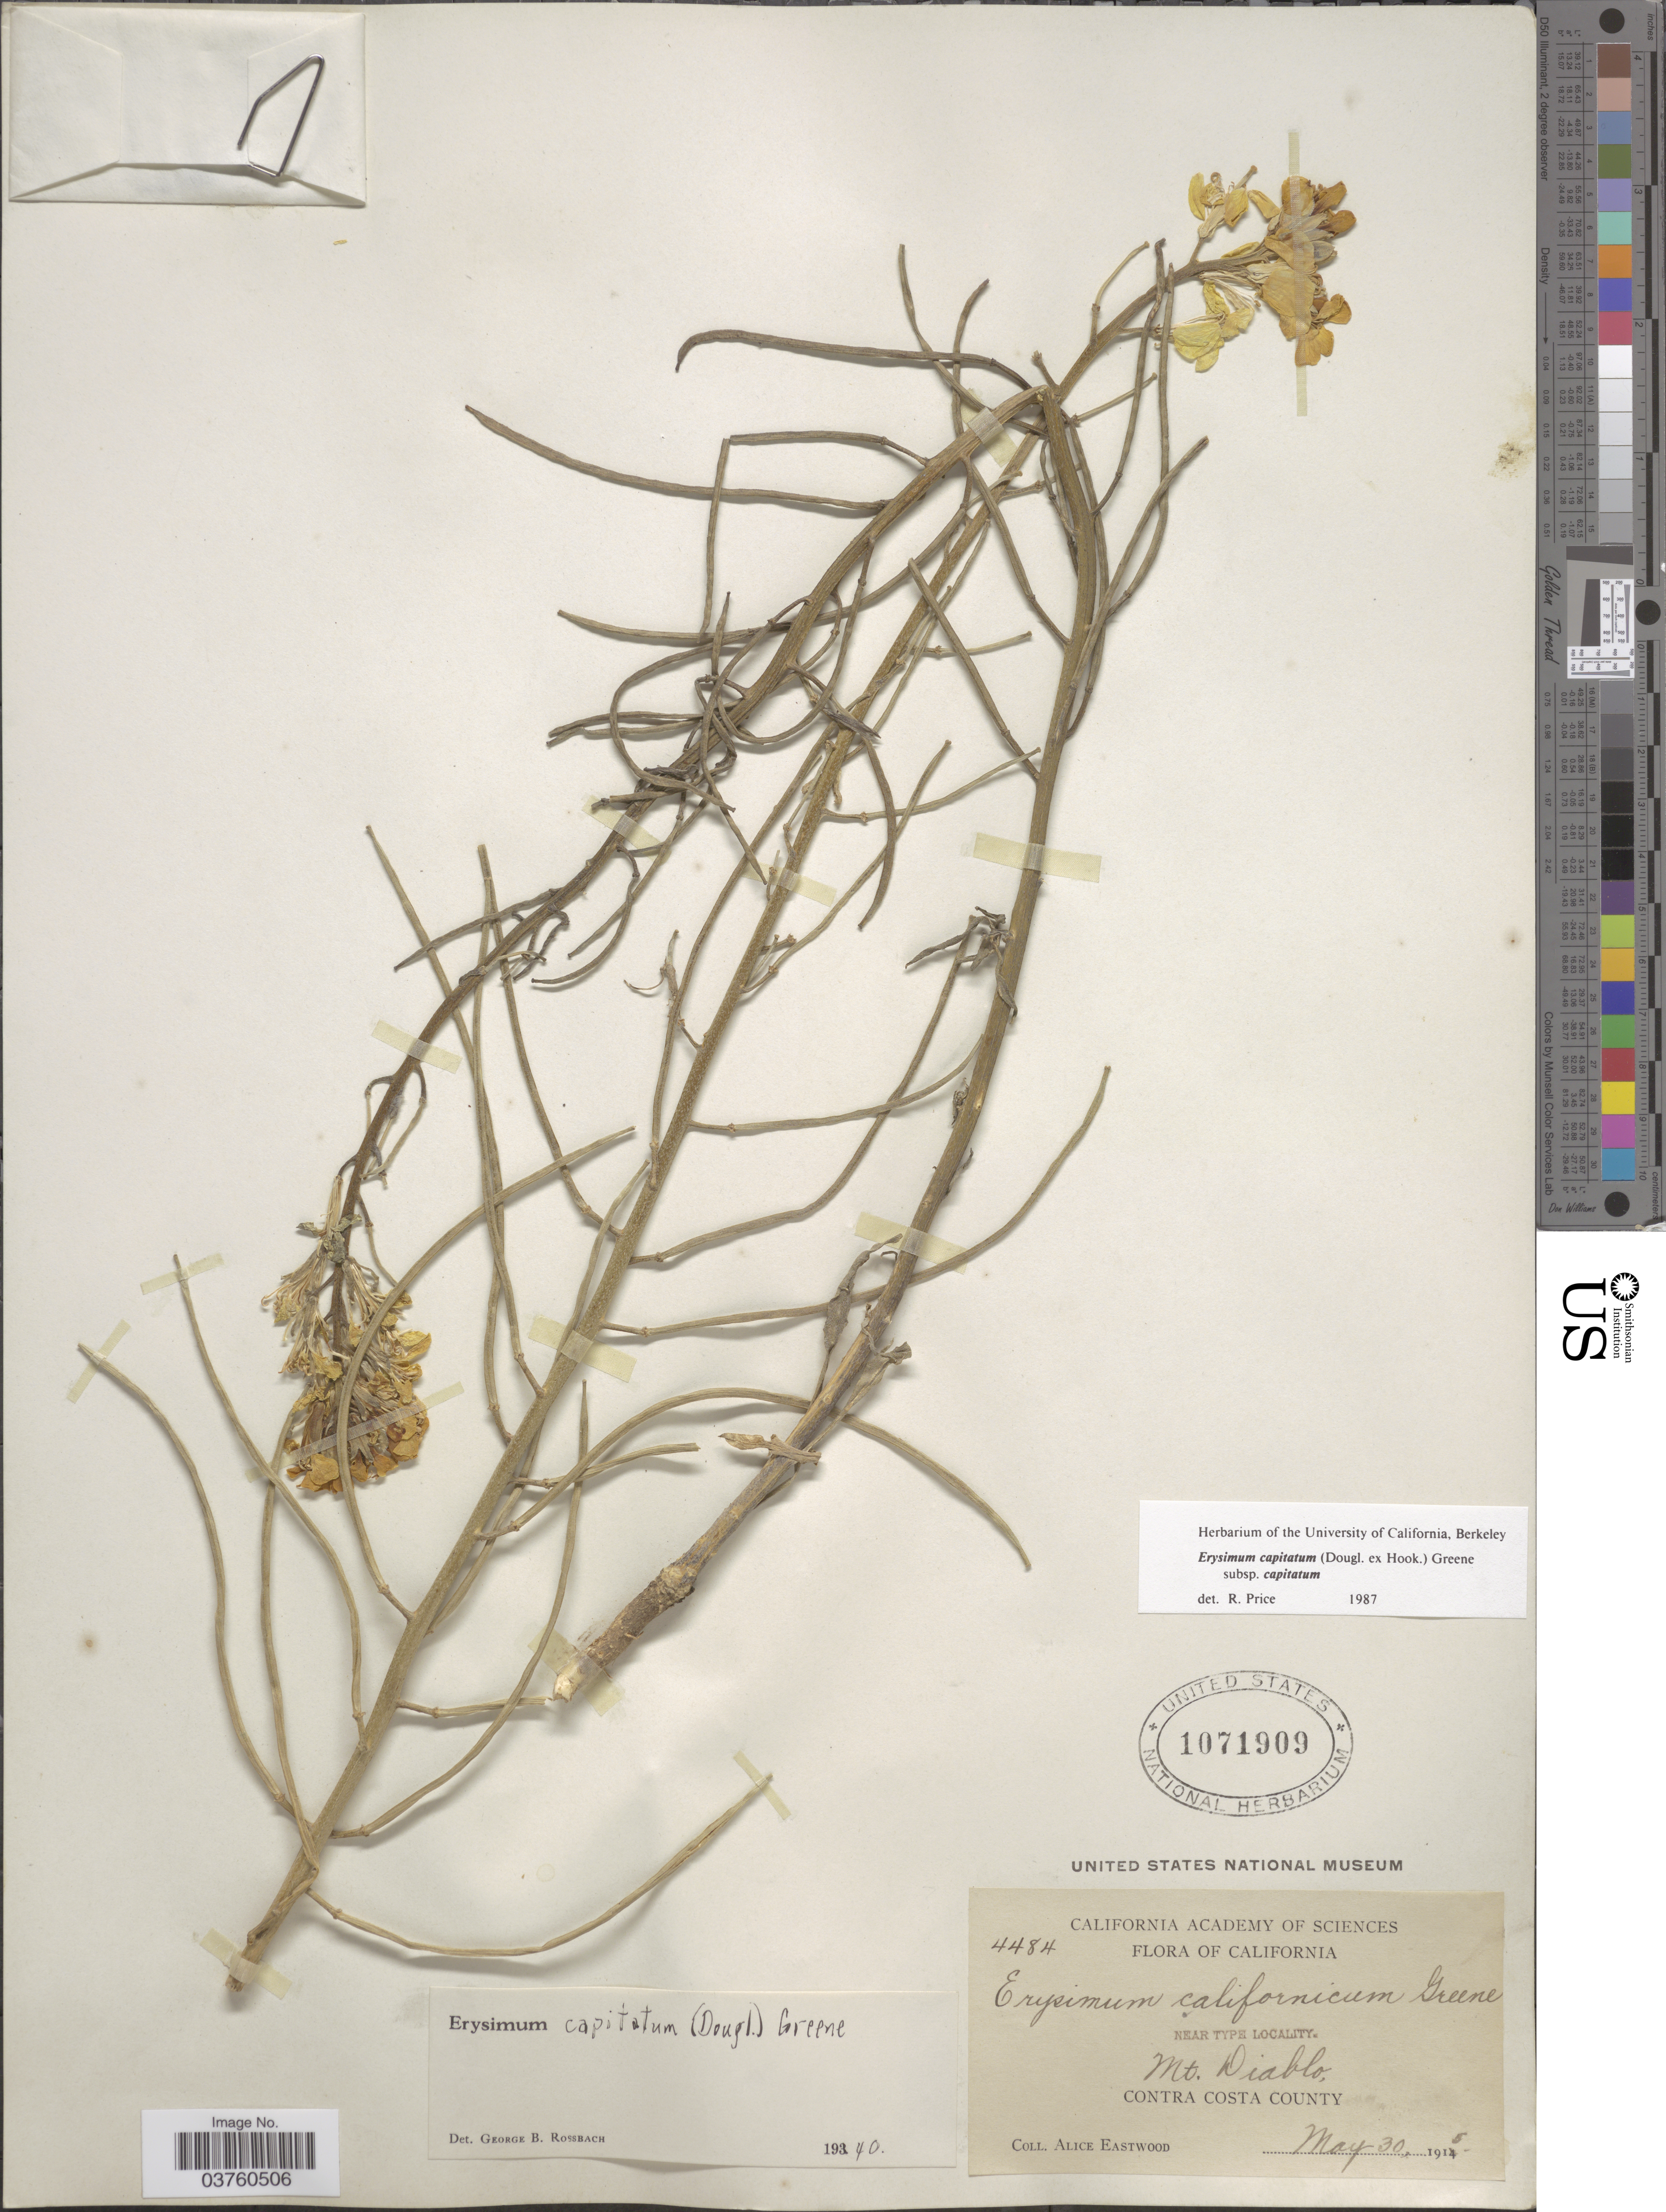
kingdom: Plantae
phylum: Tracheophyta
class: Magnoliopsida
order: Brassicales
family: Brassicaceae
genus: Erysimum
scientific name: Erysimum capitatum subsp. capitatum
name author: (Douglas ex Hook.) Greene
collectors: A. Eastwood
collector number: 4484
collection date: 1915-05-30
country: United States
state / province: California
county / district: Contra Costa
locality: Near Type Locality. Mt. Diablo. Contra Costa County.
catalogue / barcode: US 1071909